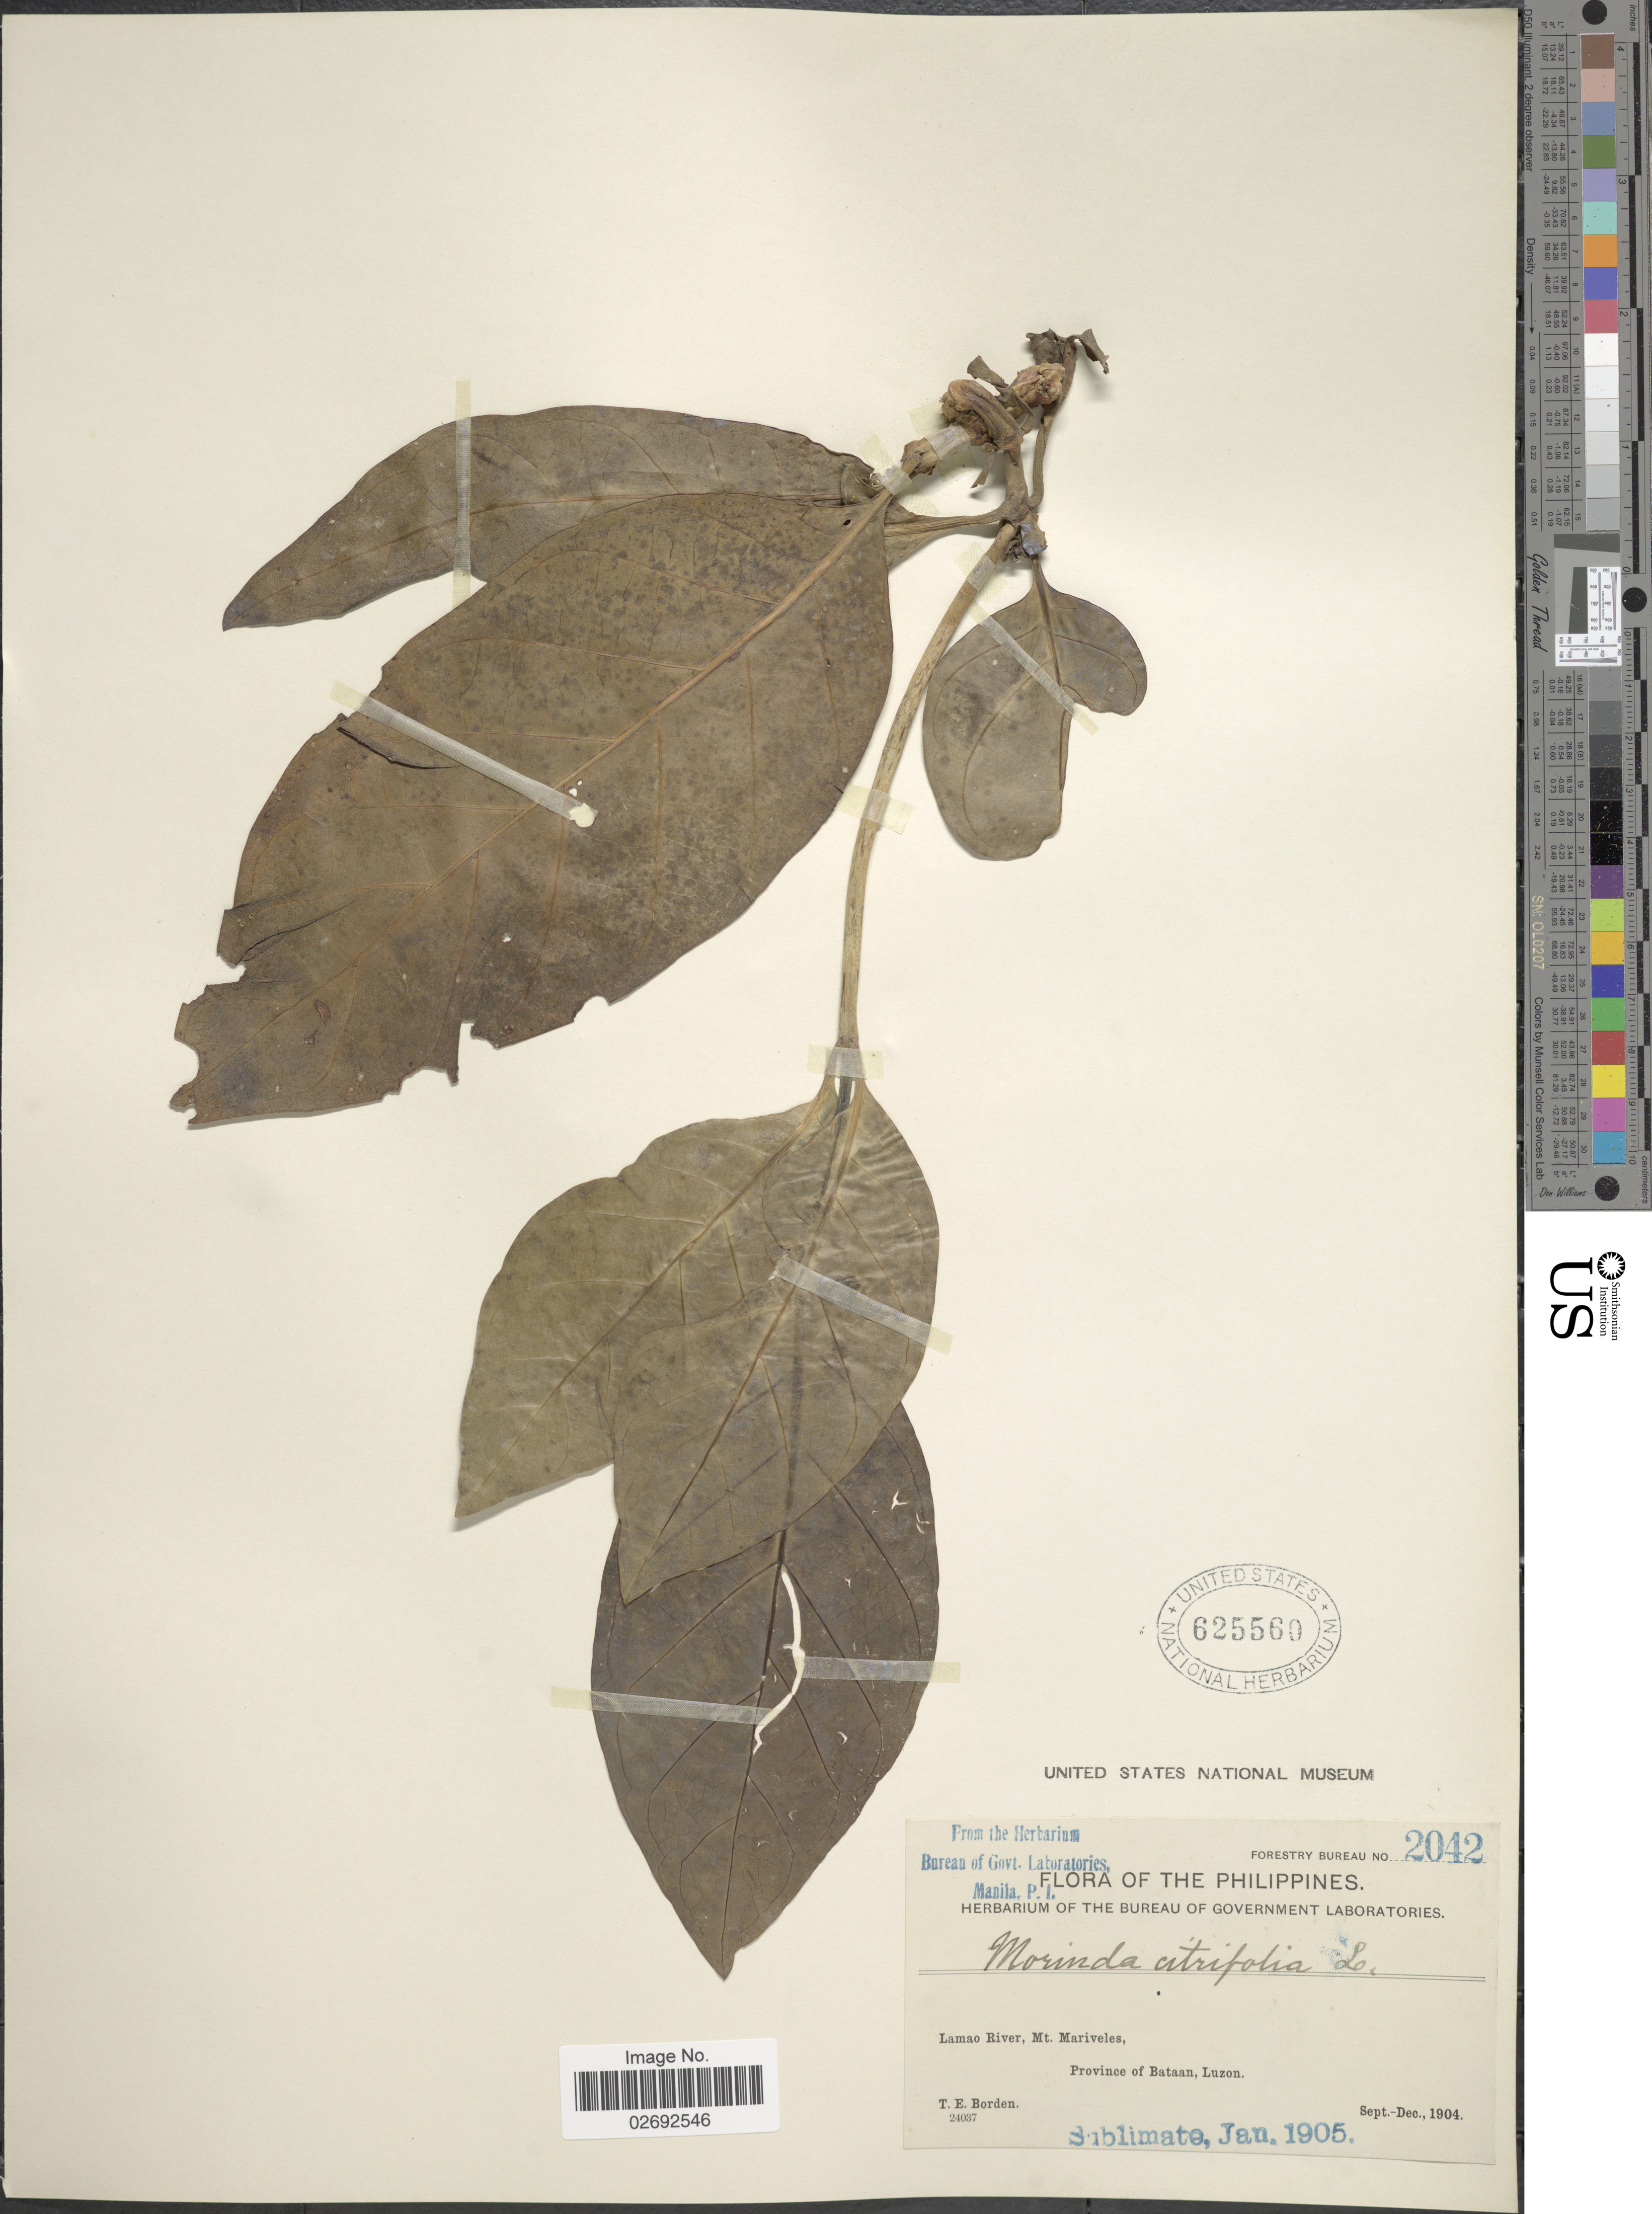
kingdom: Plantae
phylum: Tracheophyta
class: Magnoliopsida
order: Gentianales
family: Rubiaceae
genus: Morinda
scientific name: Morinda citrifolia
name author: L.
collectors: T. E. Borden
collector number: Forestry Bureau 2042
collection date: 1904-09/1904-12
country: Philippines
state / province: Cagayan Valley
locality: Lamao River, Mt. Mariveles, Province of Bataan, Luzon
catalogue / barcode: US 625560